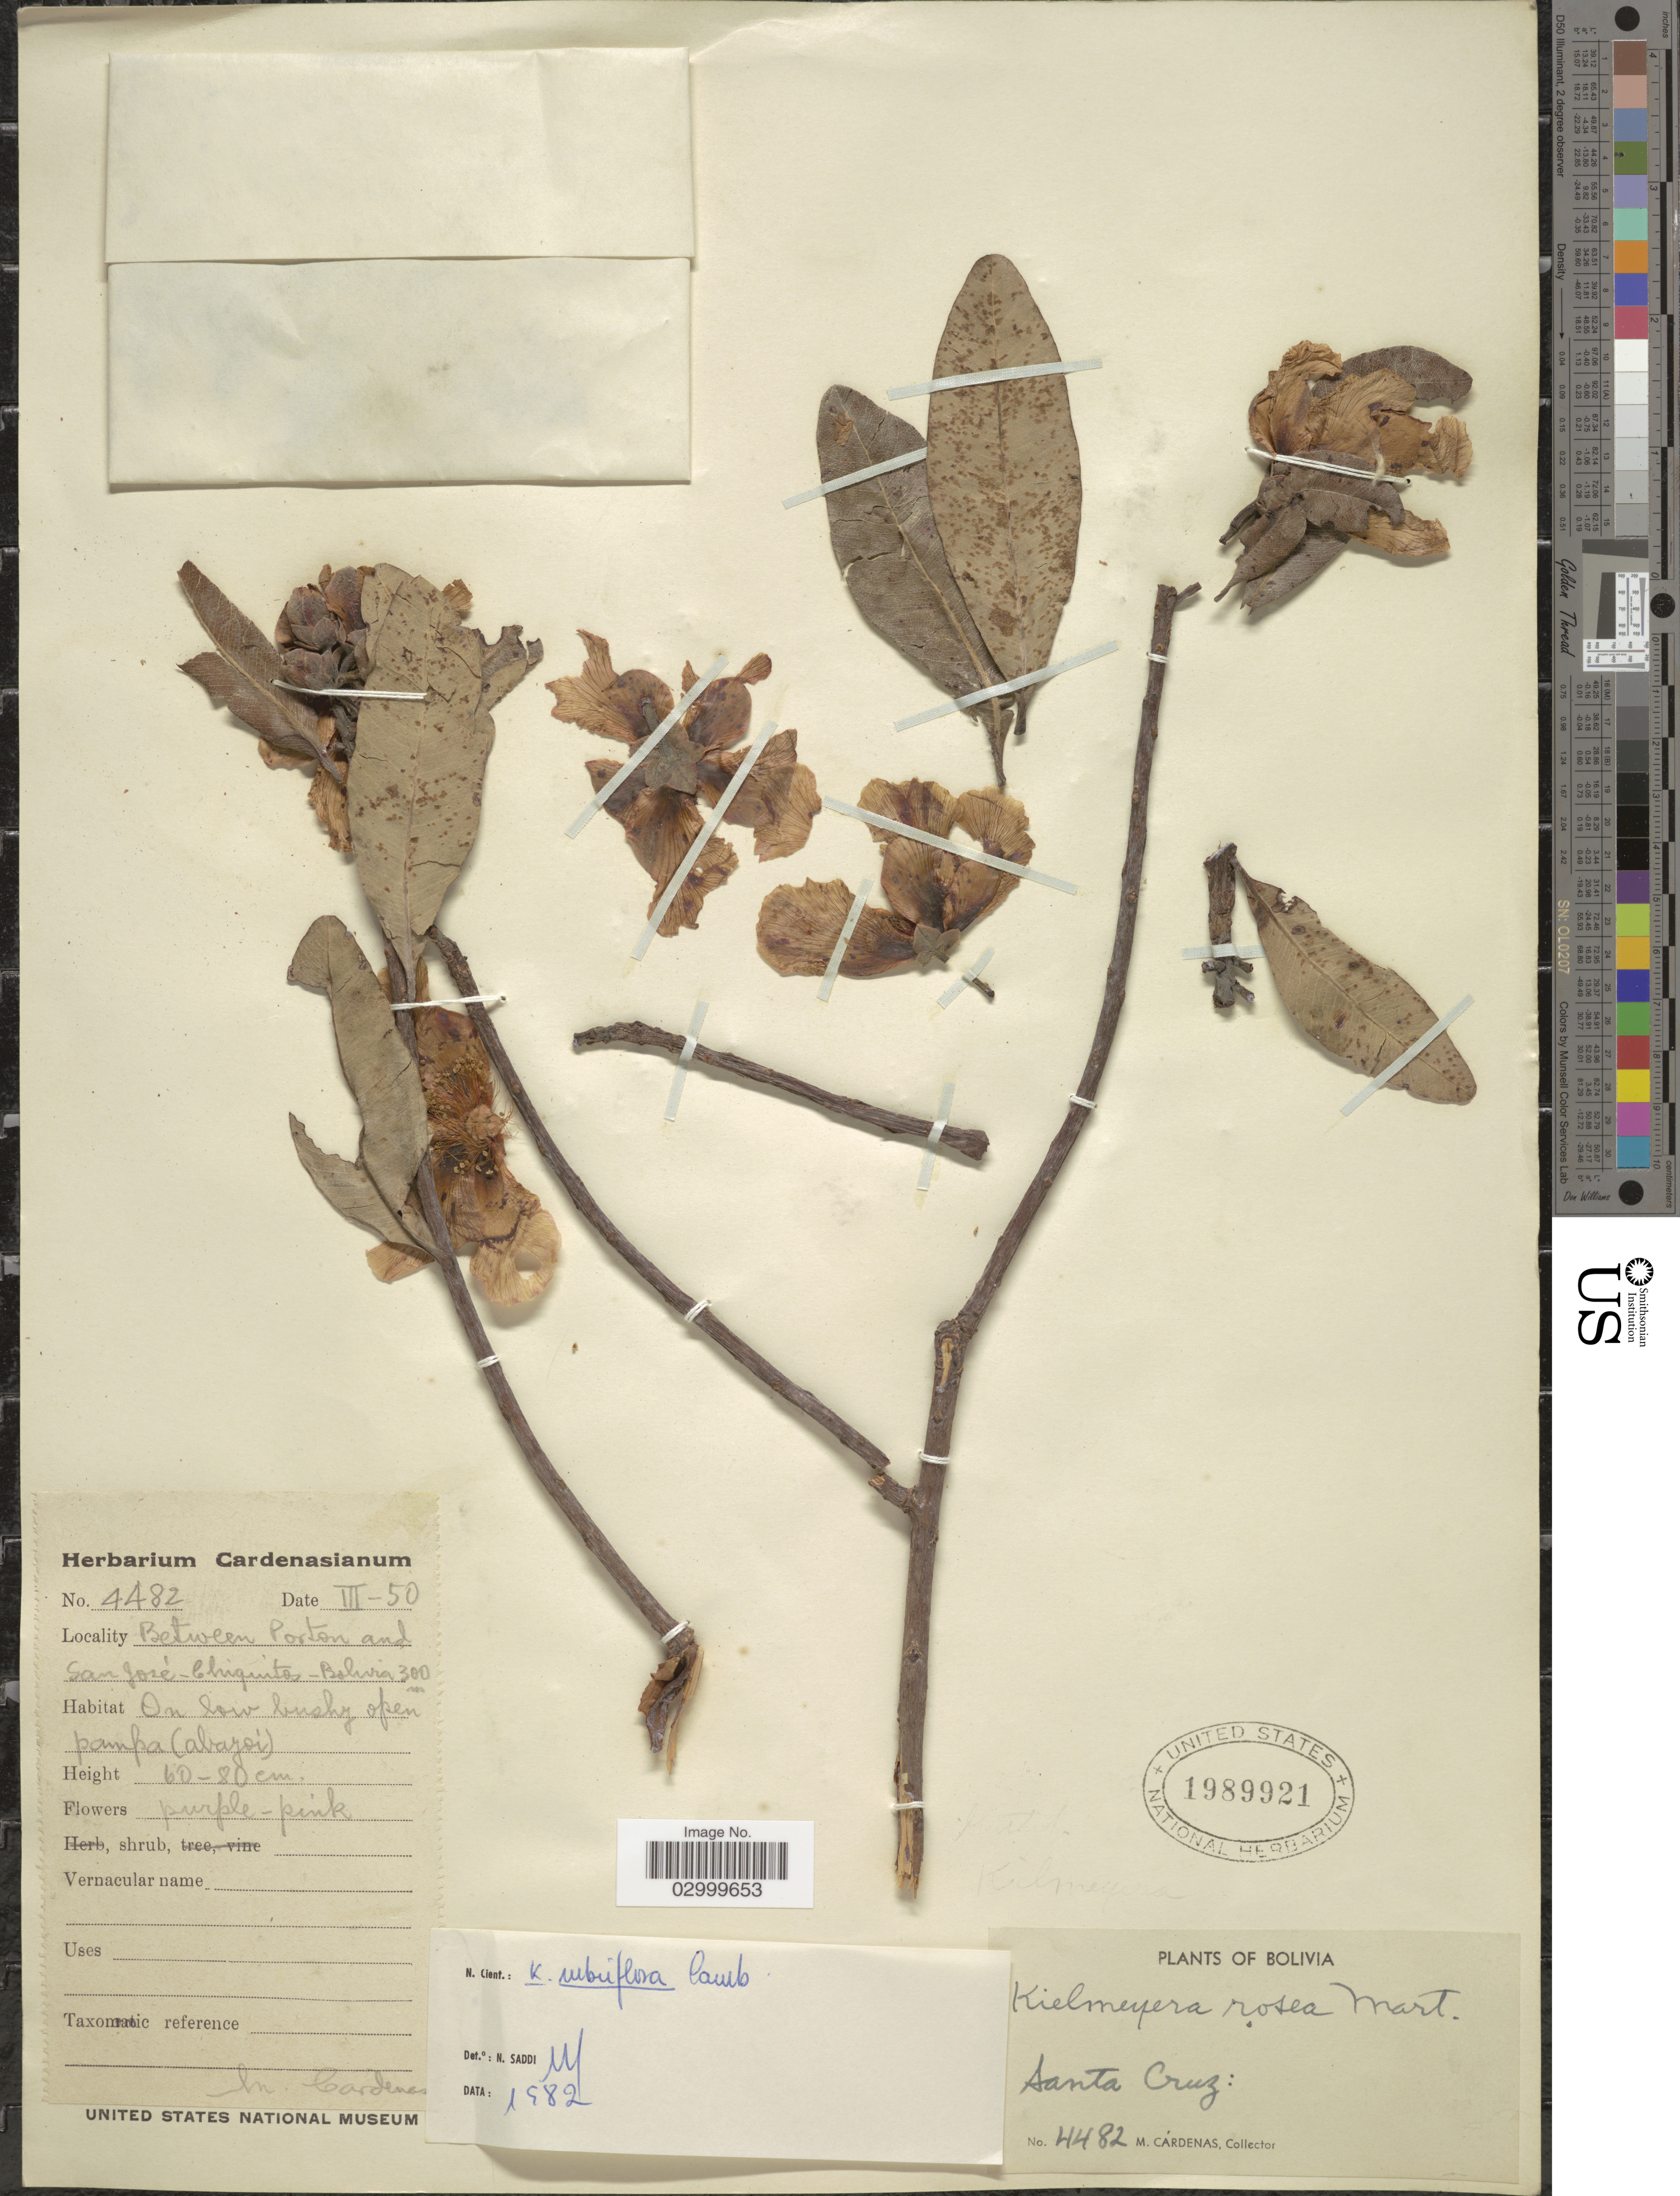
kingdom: Plantae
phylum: Tracheophyta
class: Magnoliopsida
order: Malpighiales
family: Calophyllaceae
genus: Kielmeyera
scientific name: Kielmeyera rubriflora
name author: Cambess.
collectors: M. Cárdenas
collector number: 4482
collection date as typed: Transcribed d/m/y: /3/50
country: Bolivia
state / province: Santa Cruz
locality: Between Porton and San José - Chiquitos.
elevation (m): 300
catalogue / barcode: US 1989921